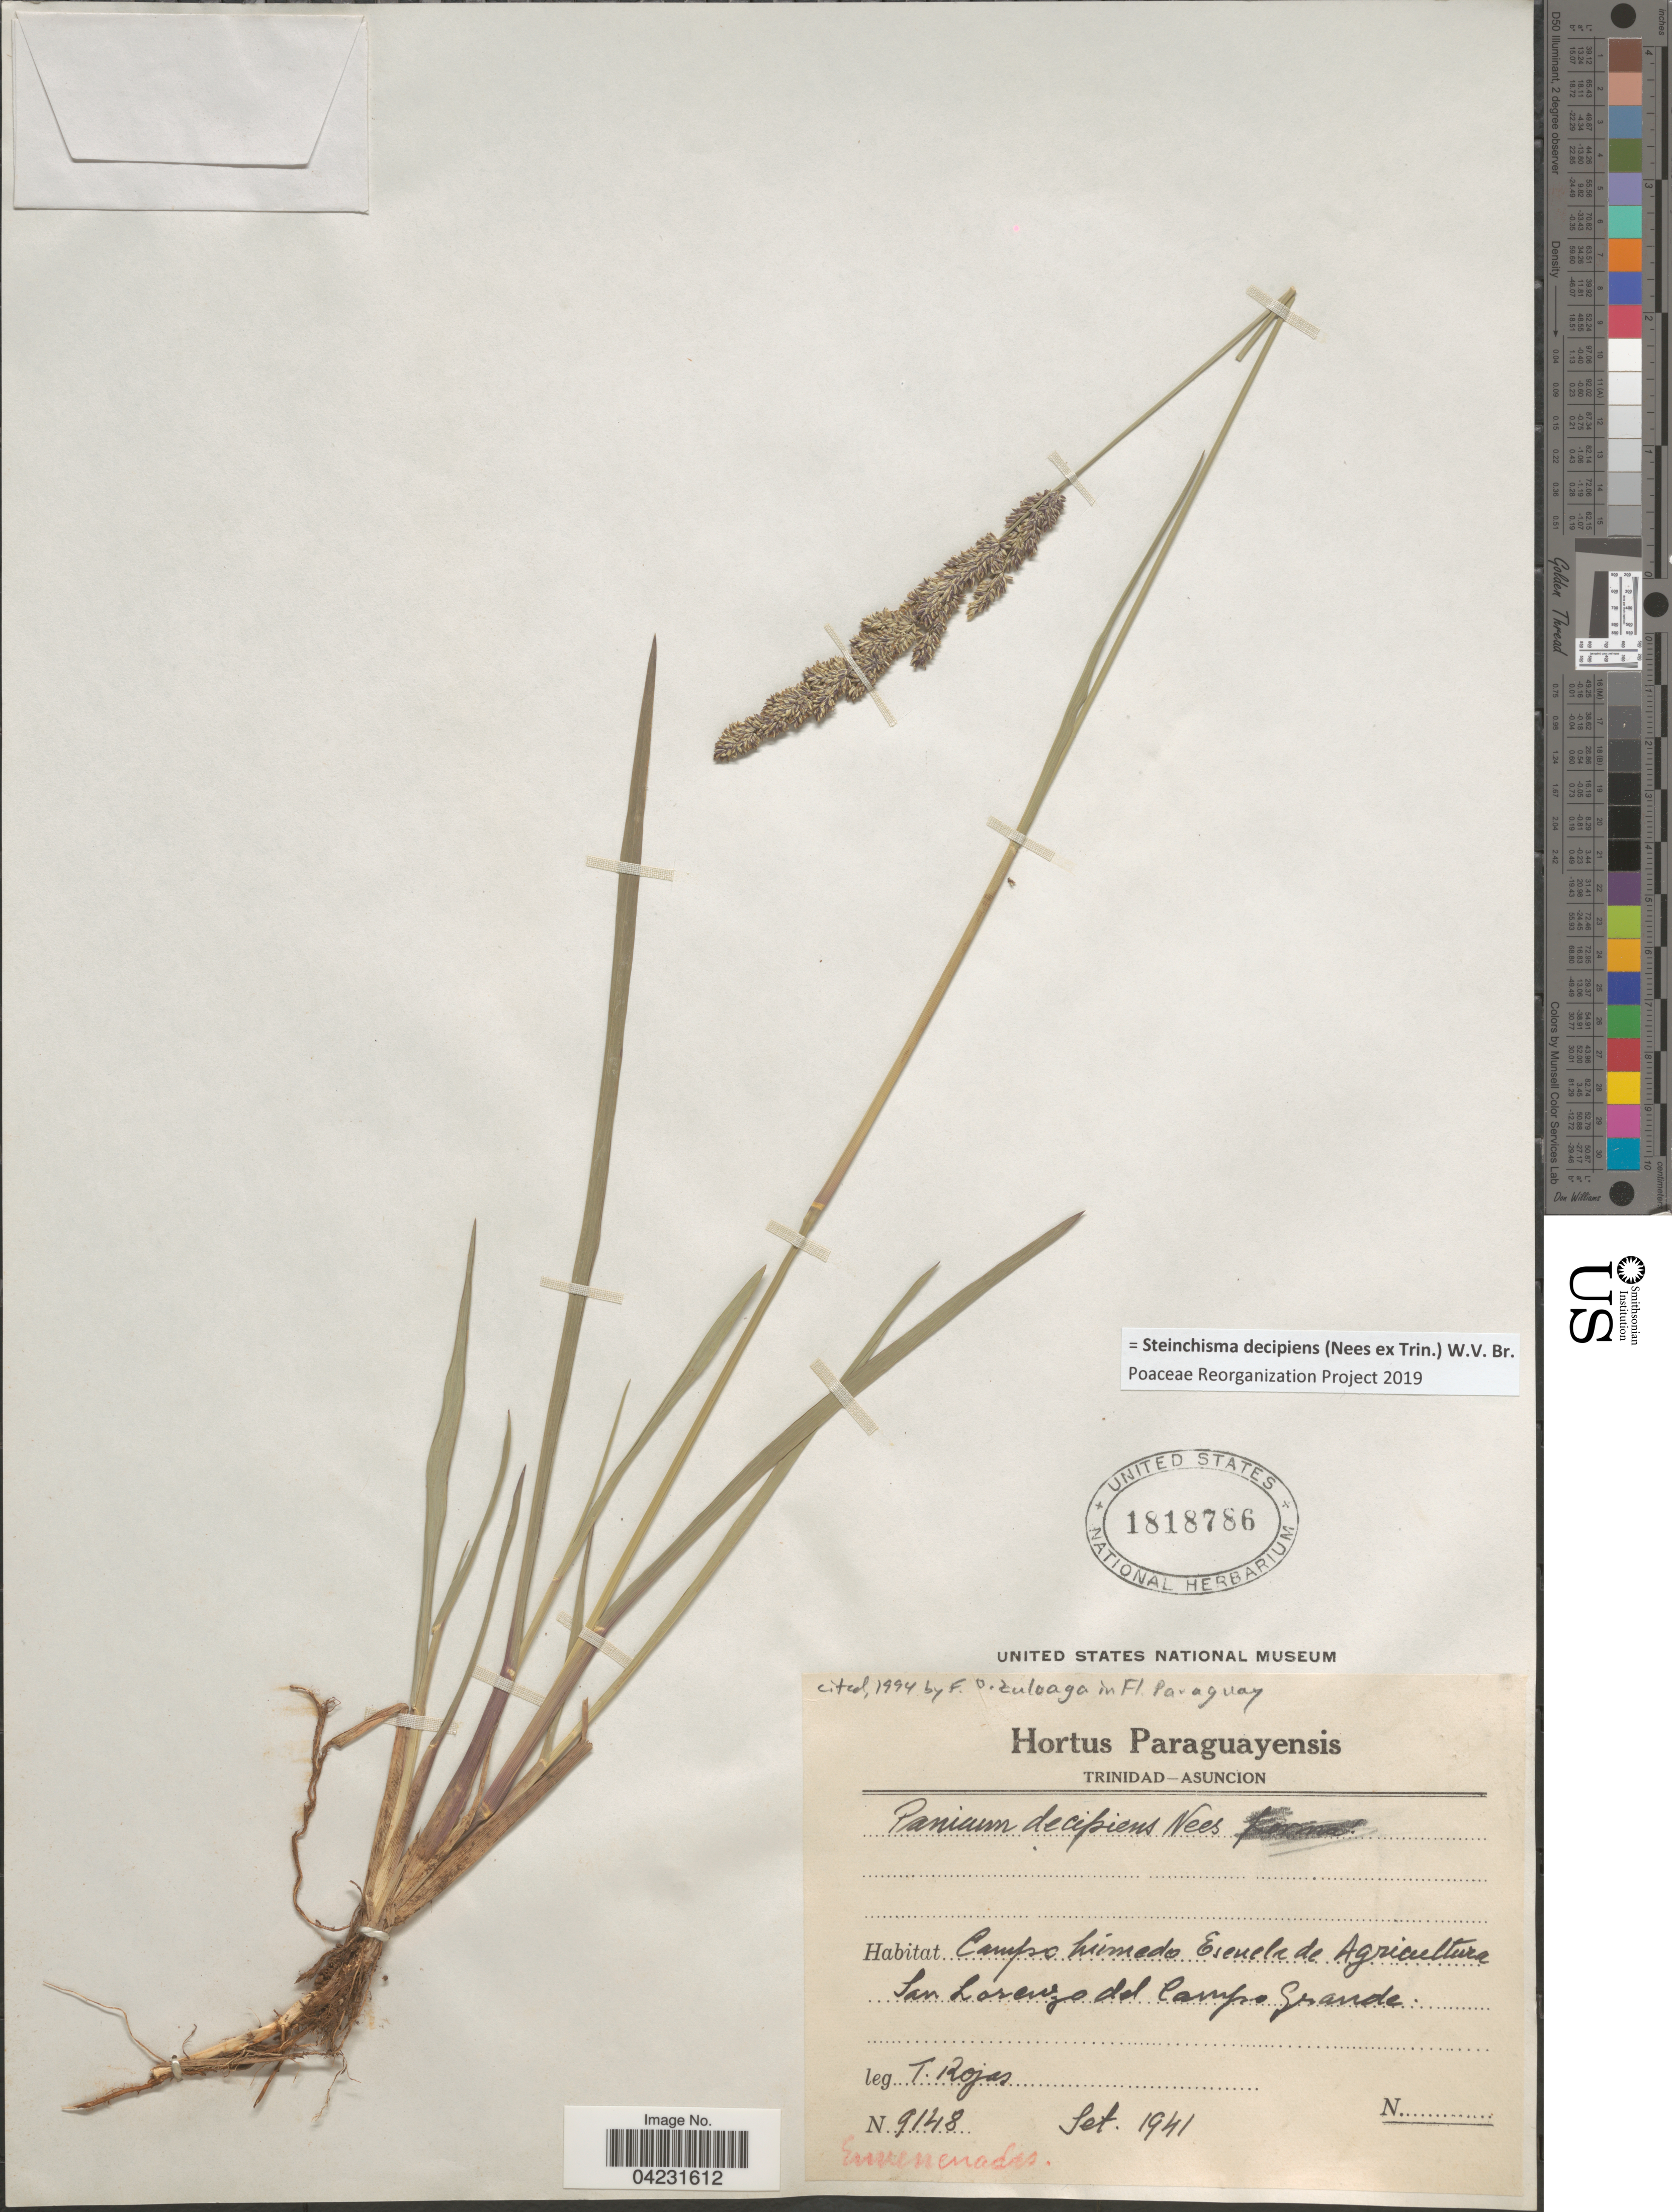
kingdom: Plantae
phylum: Tracheophyta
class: Liliopsida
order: Poales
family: Poaceae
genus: Steinchisma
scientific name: Steinchisma decipiens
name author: (Nees ex Trin.) W.V. Br.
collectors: T. Rojas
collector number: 9148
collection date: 1941-09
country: Paraguay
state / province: Asuncion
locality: Campo húmedo Escuela de Agricultura San Lorenzo del Campo Grande.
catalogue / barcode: US 1818786